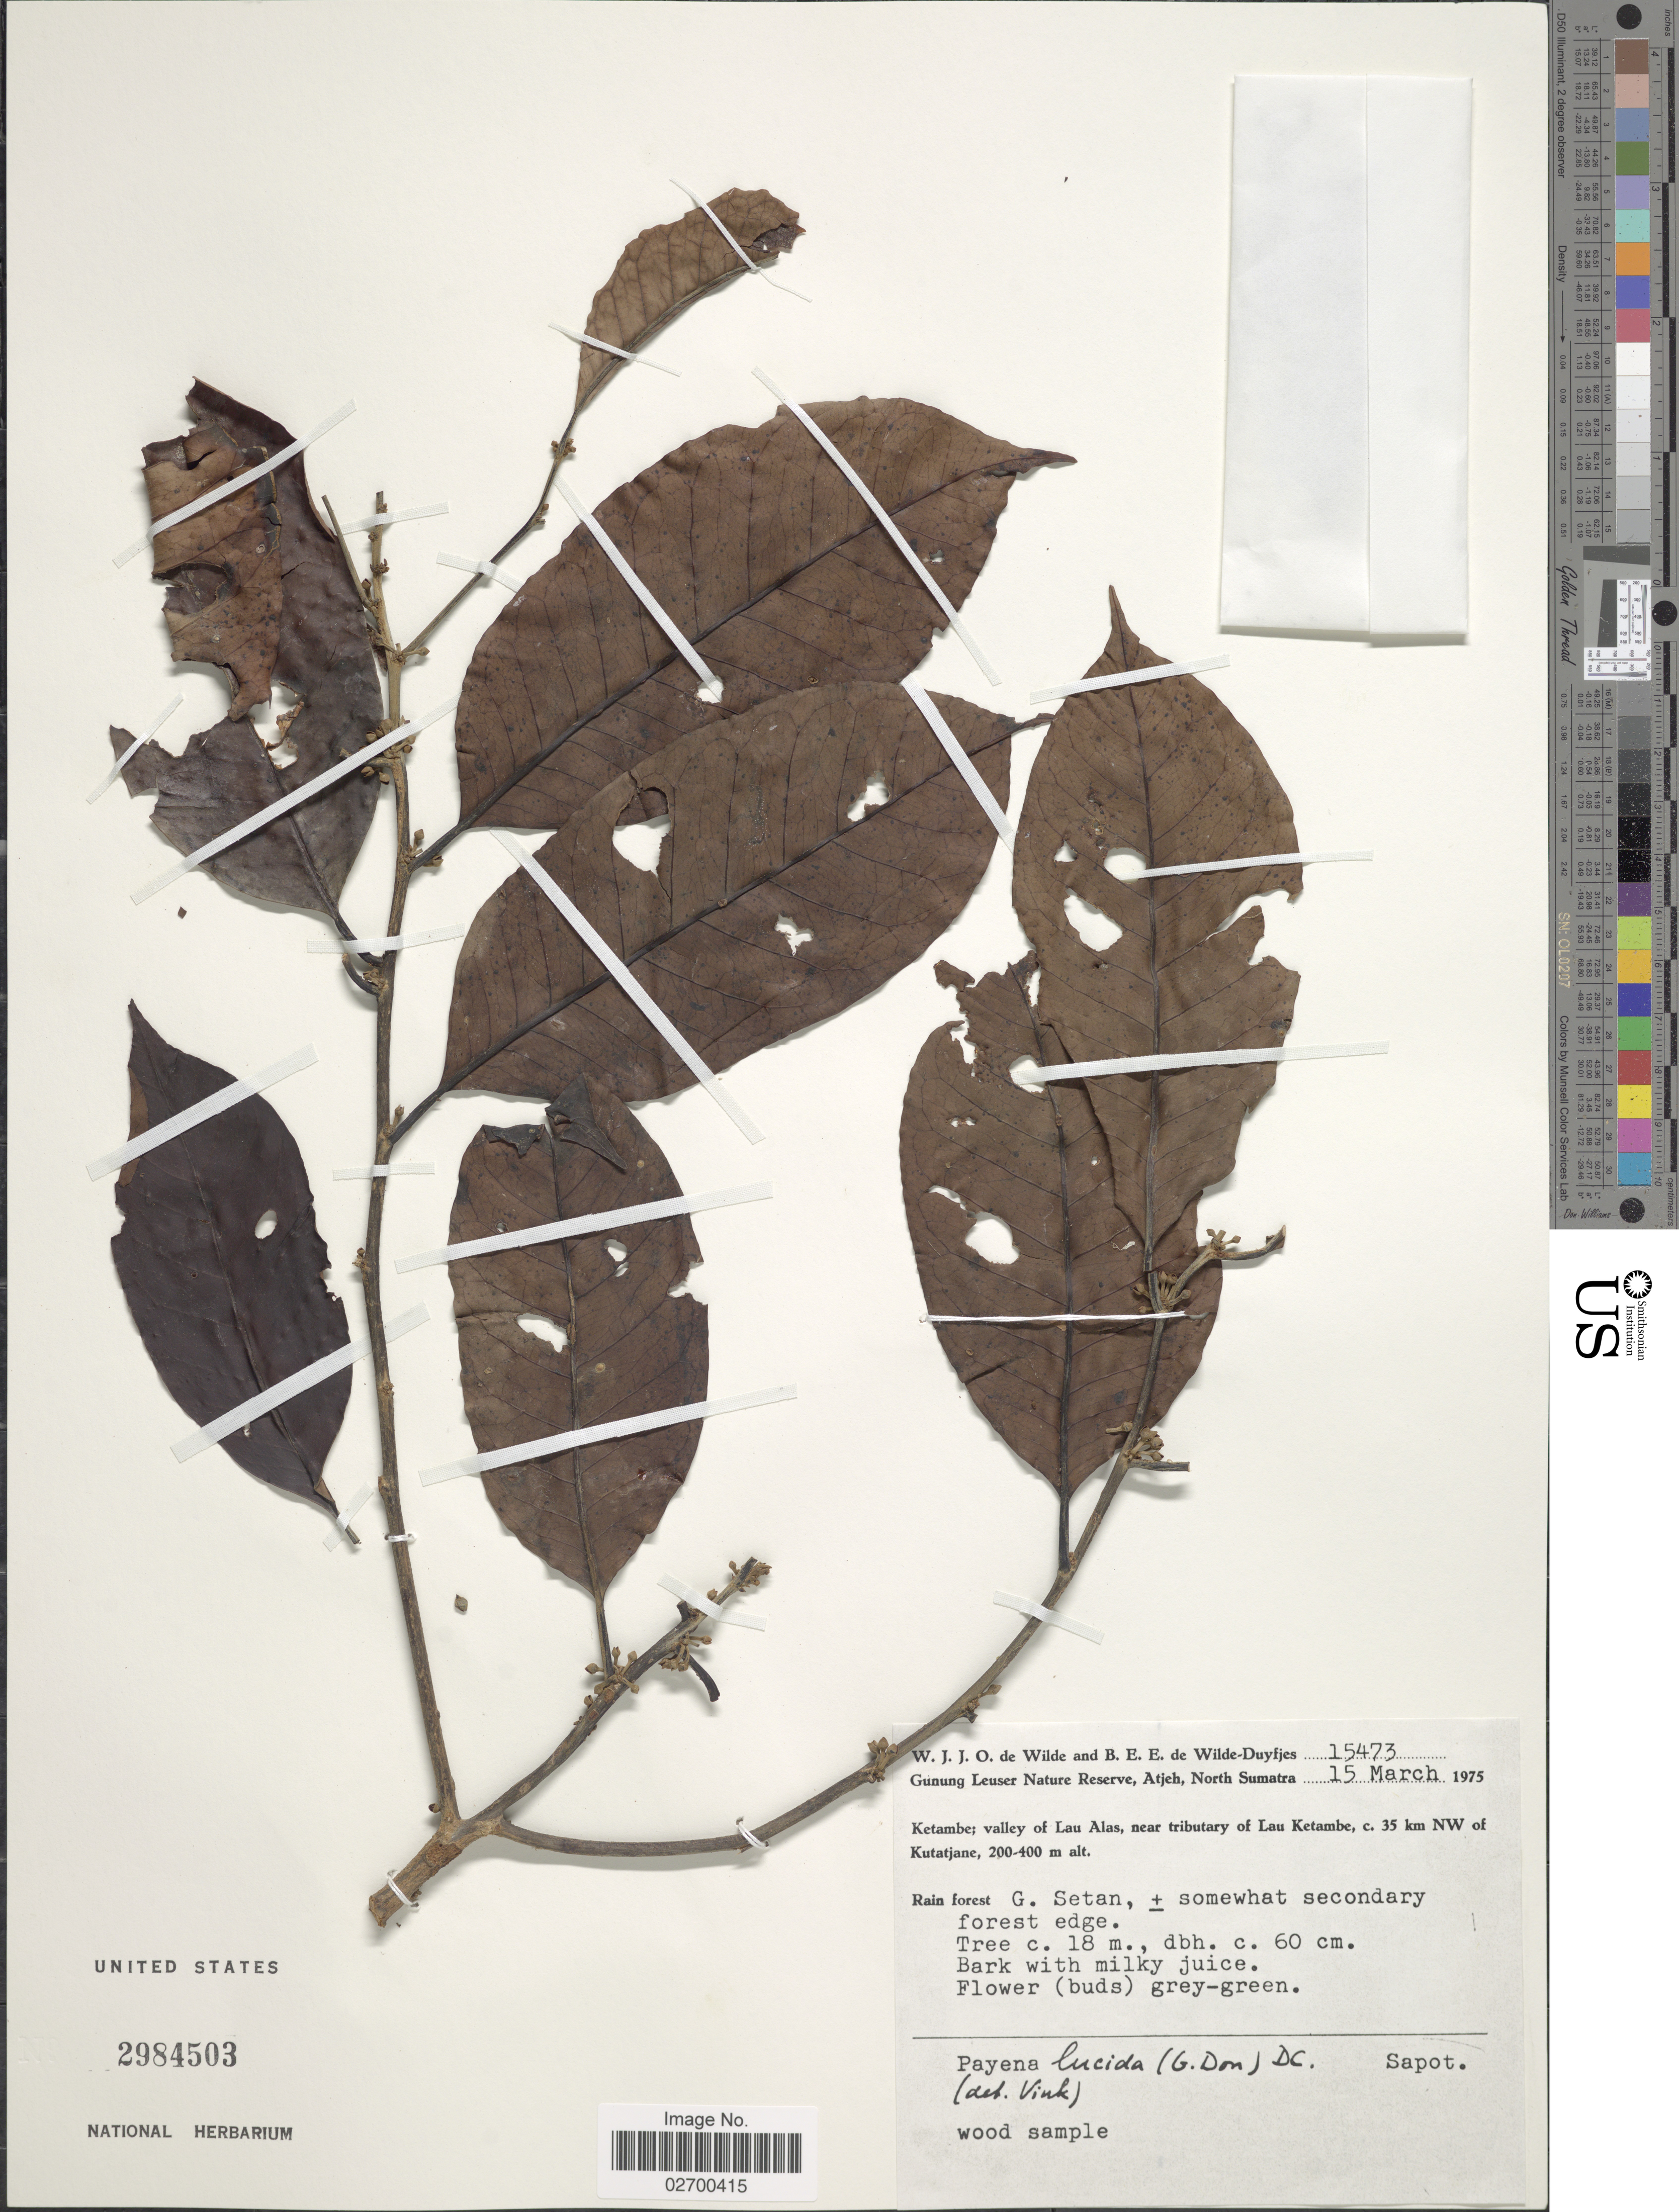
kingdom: Plantae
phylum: Tracheophyta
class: Magnoliopsida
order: Ericales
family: Sapotaceae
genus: Payena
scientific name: Payena lucida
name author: A. DC.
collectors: W. J. de Wilde & B. E. de Wilde-Duyfjes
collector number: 15473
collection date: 1975-03-15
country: Indonesia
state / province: Sumatra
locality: Gunung Leuser Nature Reserve, Atjeh, North Sumatra. Ketambe; valley of Lau Alas, near tributary of Lau Ketambe, c. 35 km NW of Kutatjane. G. Setan.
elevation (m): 200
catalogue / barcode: US 2984503